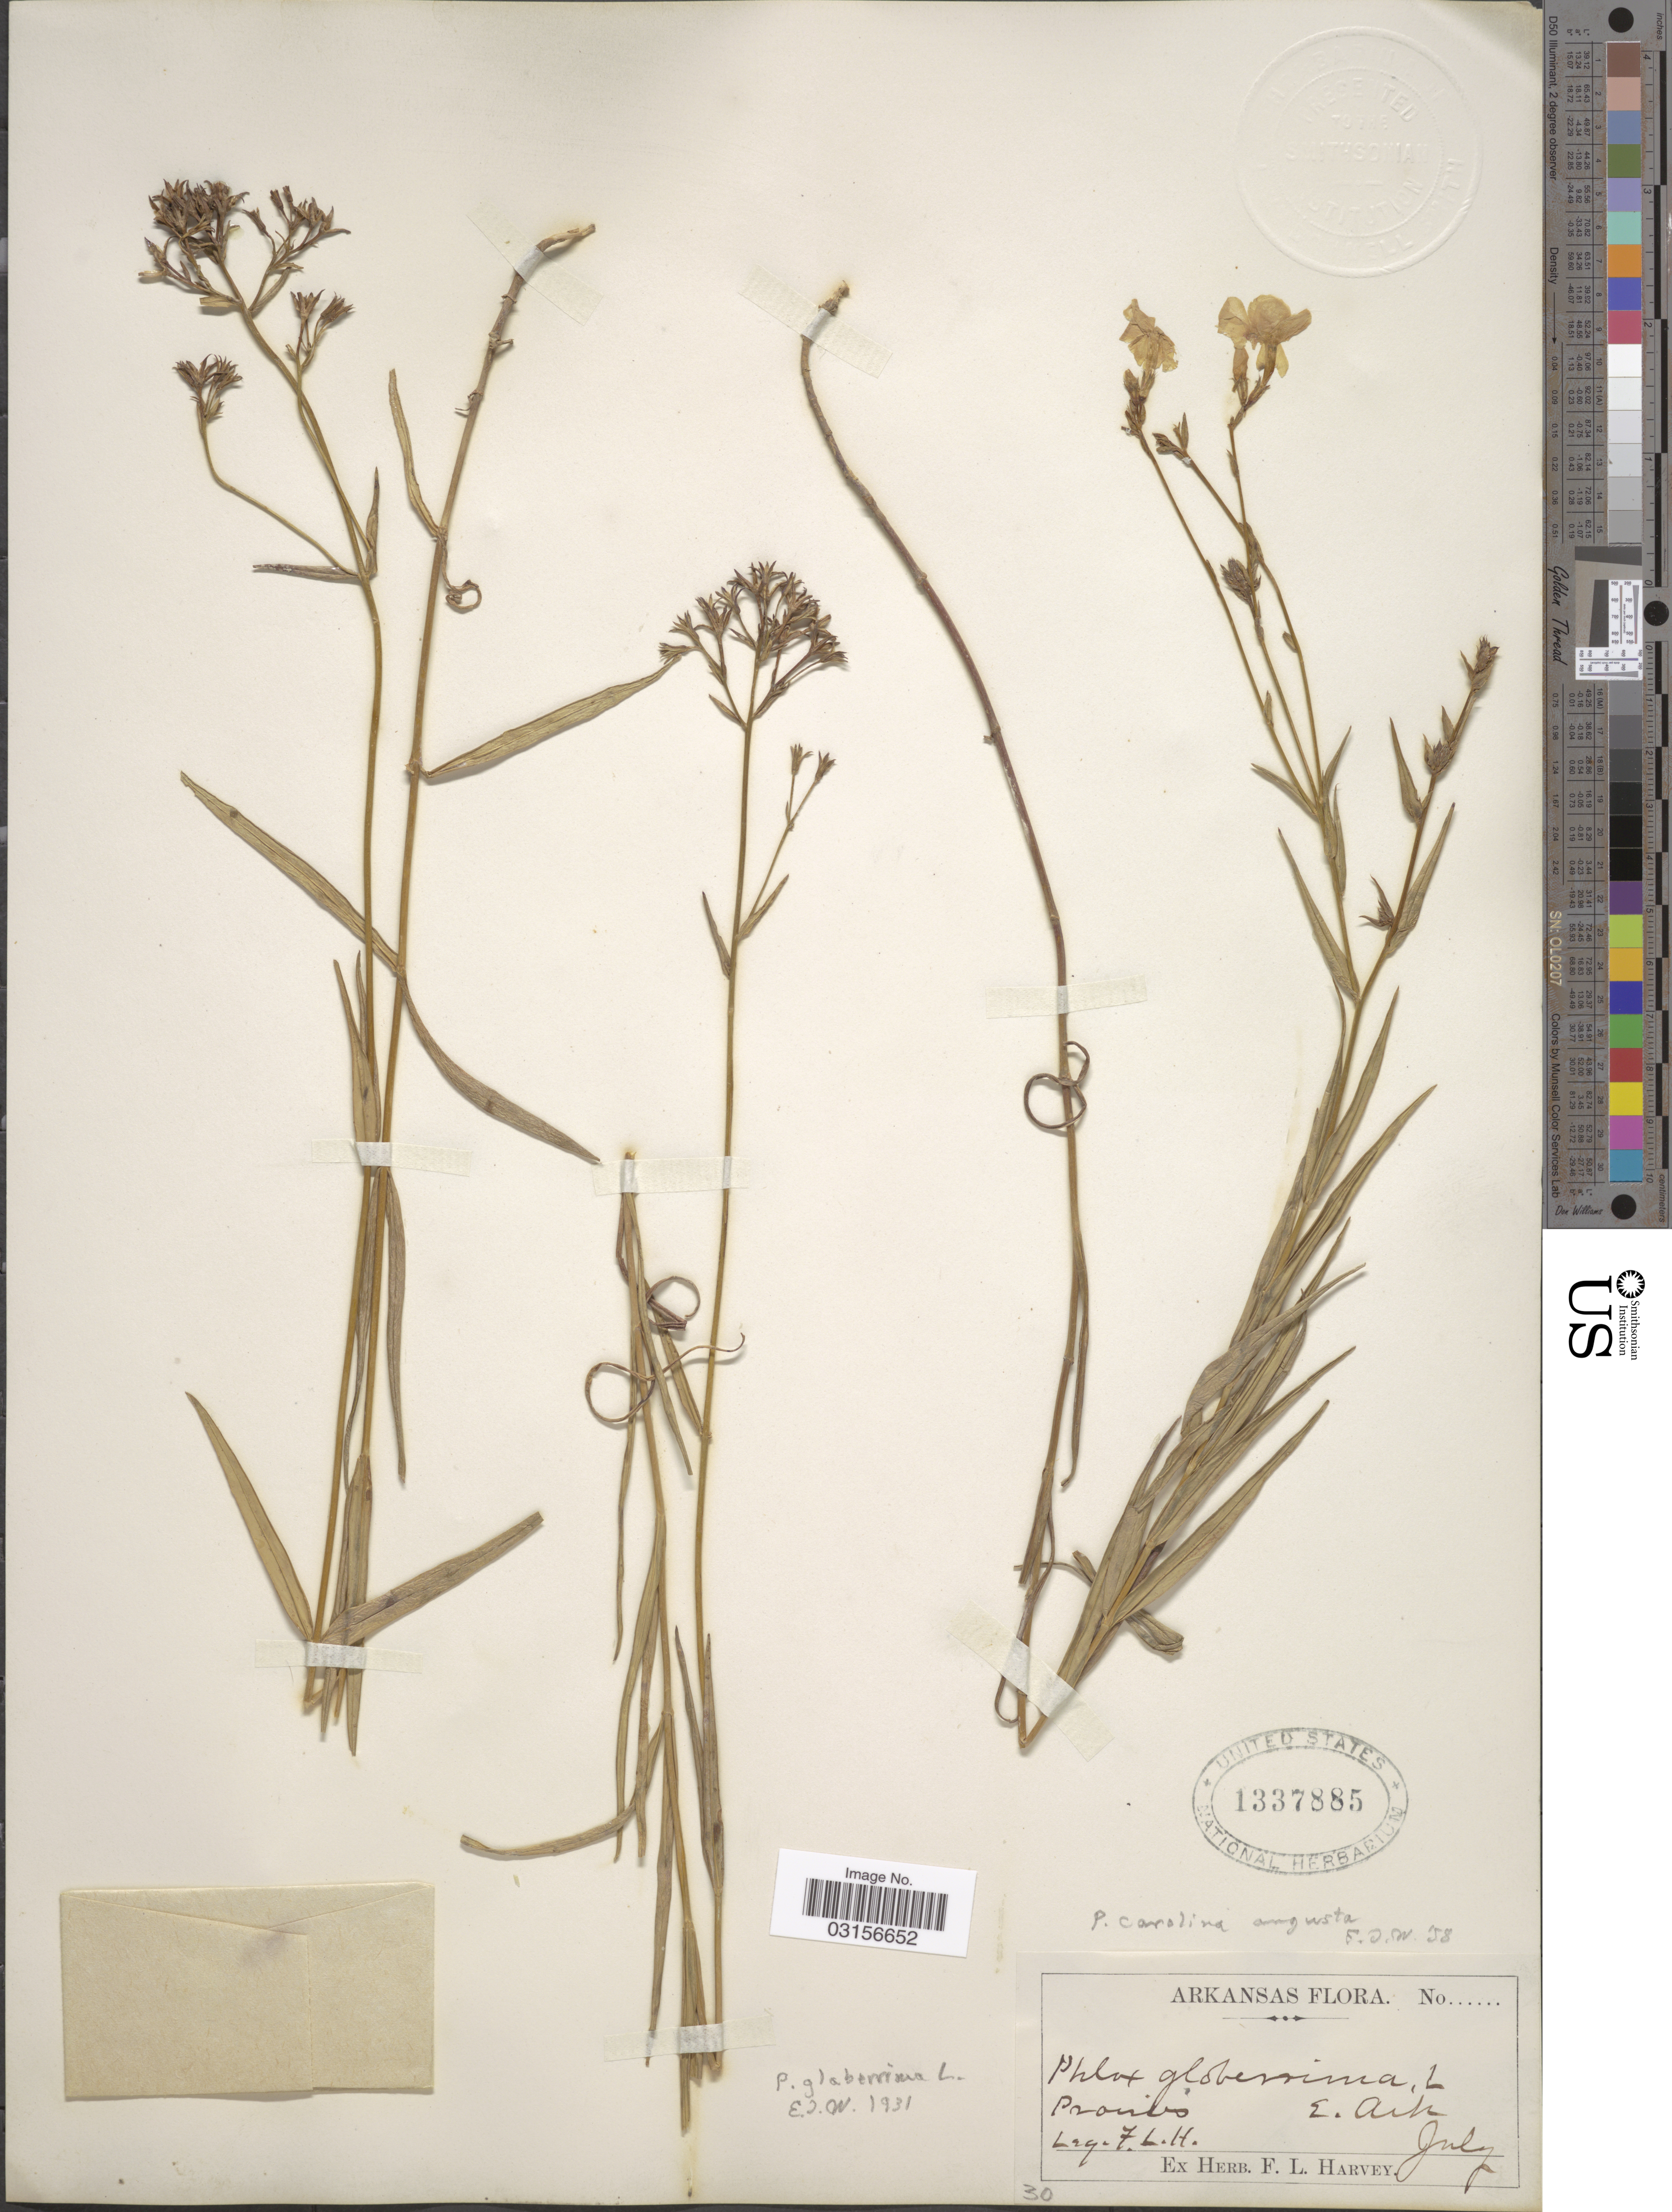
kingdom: Plantae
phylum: Tracheophyta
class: Magnoliopsida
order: Ericales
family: Polemoniaceae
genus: Phlox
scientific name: Phlox carolina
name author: L.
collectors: F. L. Harvey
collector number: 30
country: United States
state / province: Arkansas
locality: E. Ark.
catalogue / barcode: US 1337885